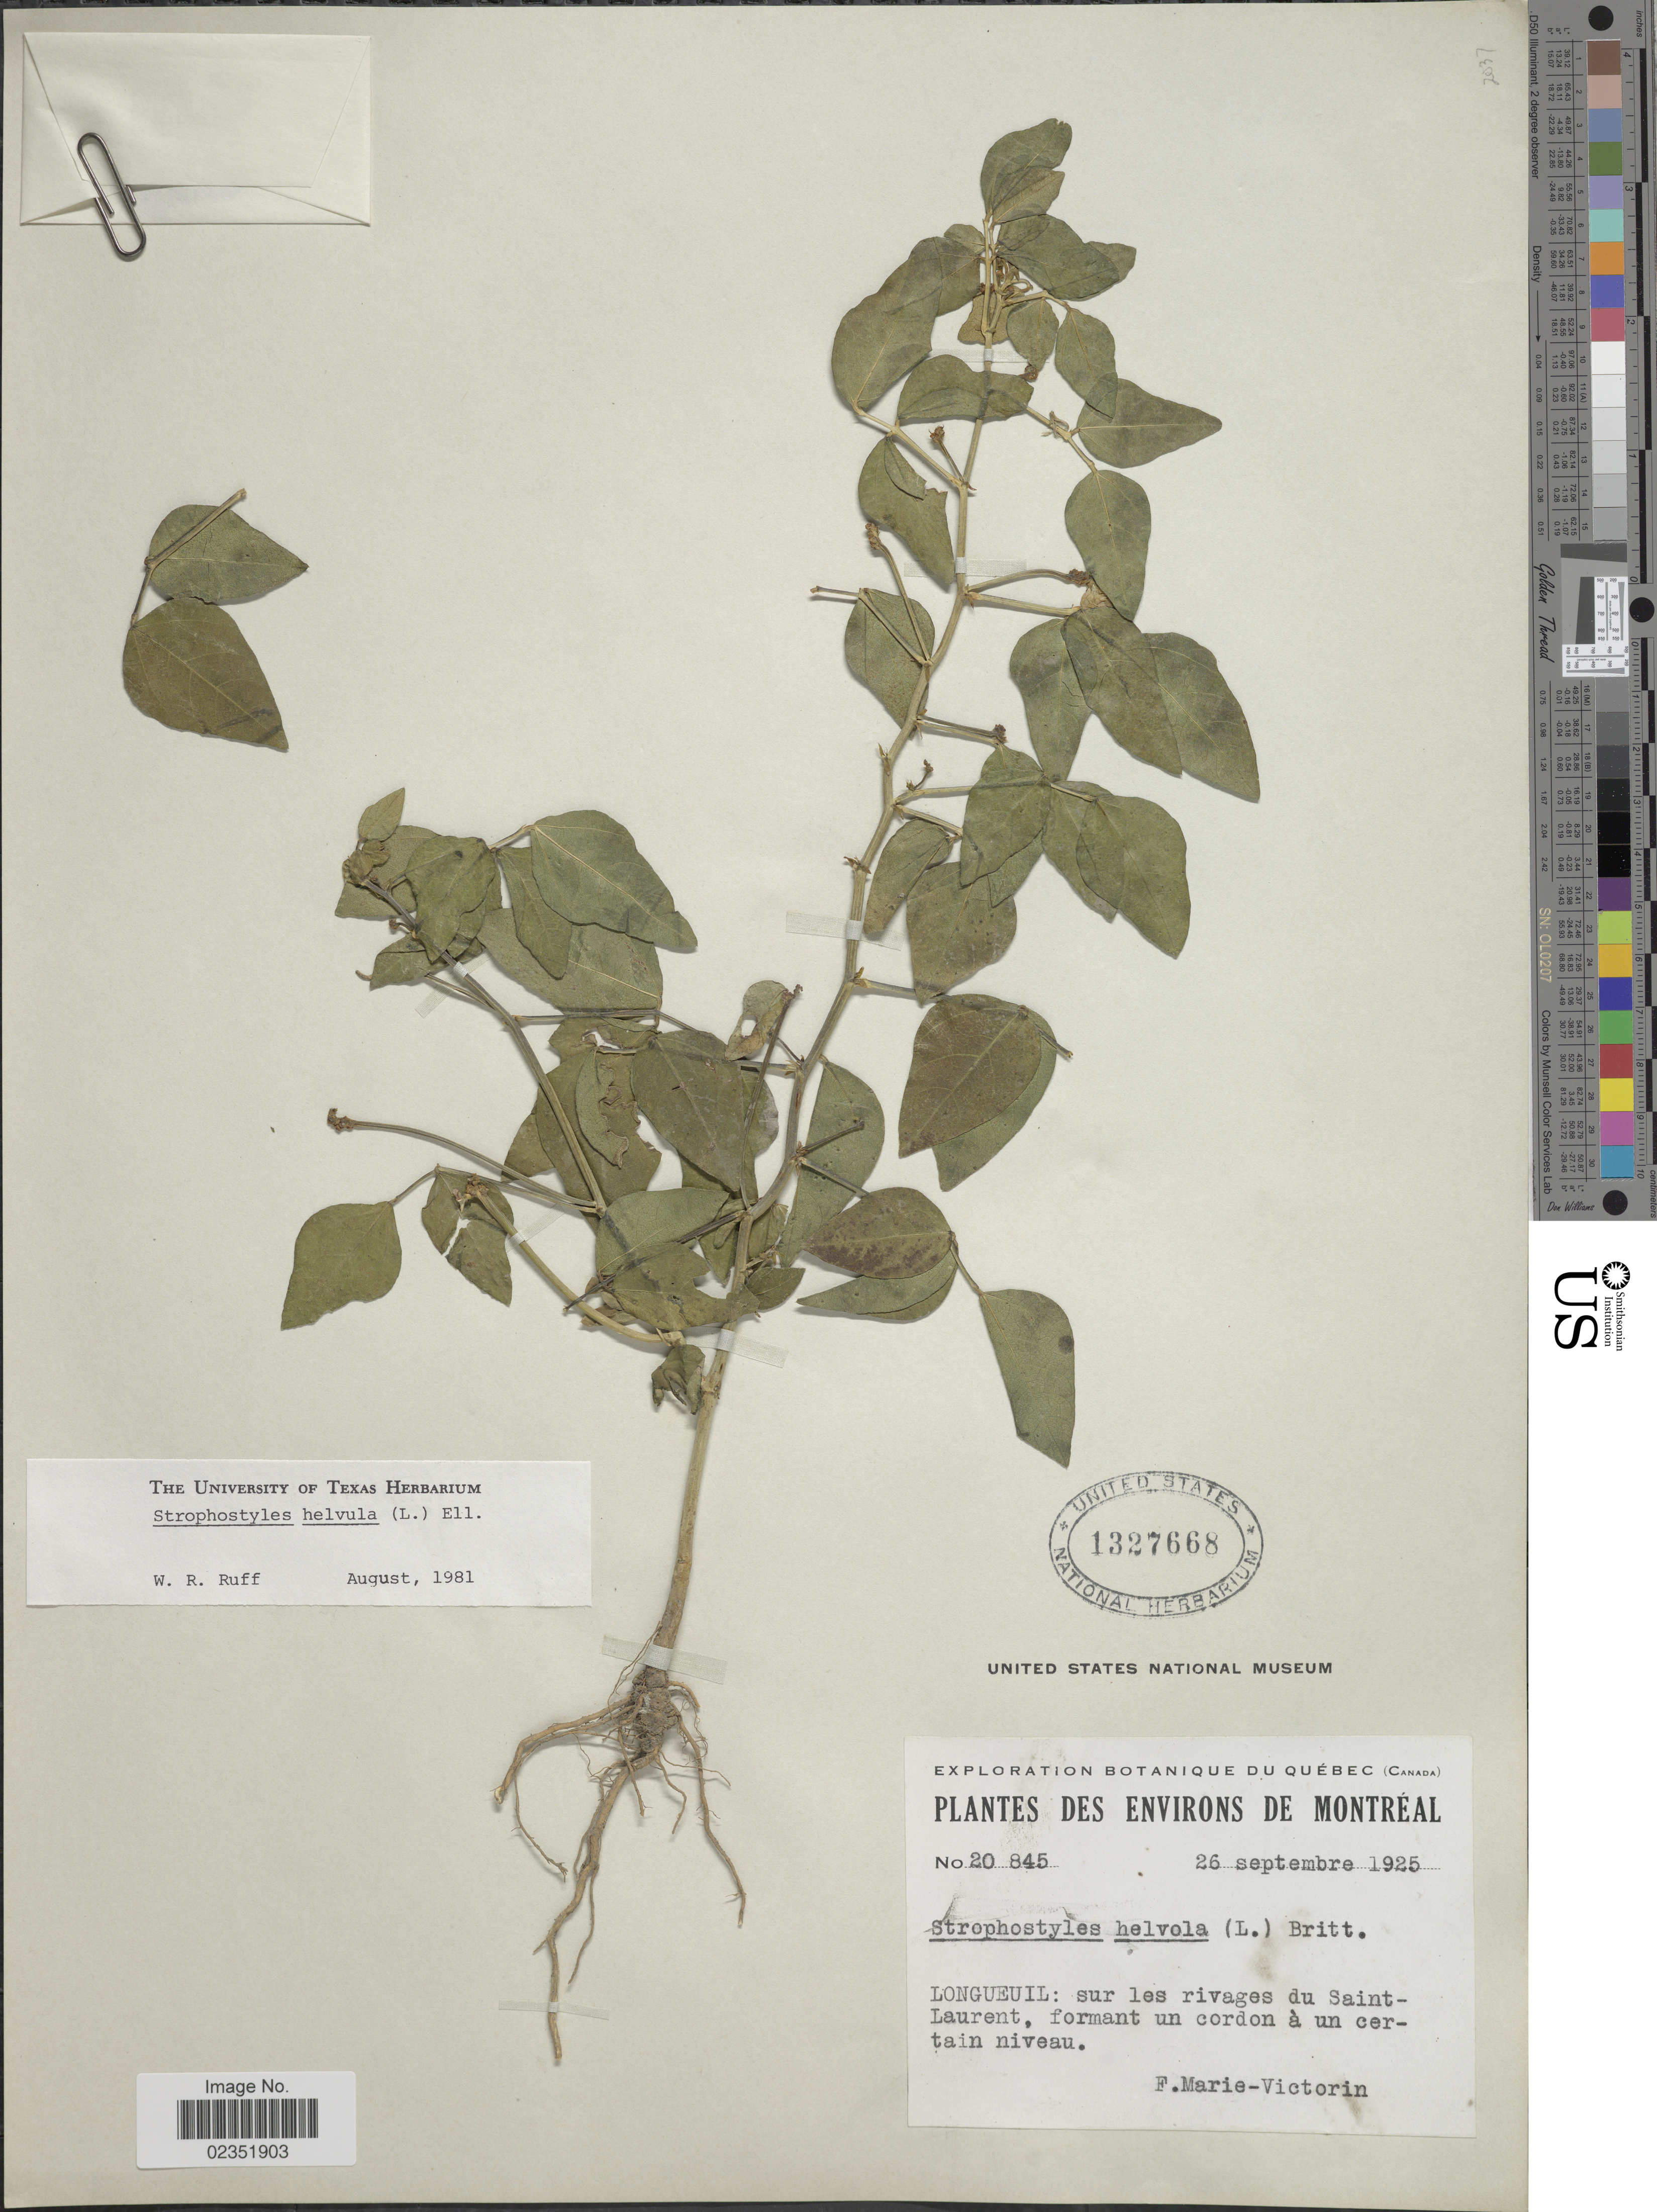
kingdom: Plantae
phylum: Tracheophyta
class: Magnoliopsida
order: Fabales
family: Fabaceae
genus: Strophostyles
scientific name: Strophostyles helvola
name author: (L.) Elliott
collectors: F. Marie-Victorin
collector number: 20845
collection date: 1925-09-26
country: Canada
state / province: Quebec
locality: Des Environs de Montréal, Longueuil: sur les rivages du Saint-Laurent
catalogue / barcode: US 1327668